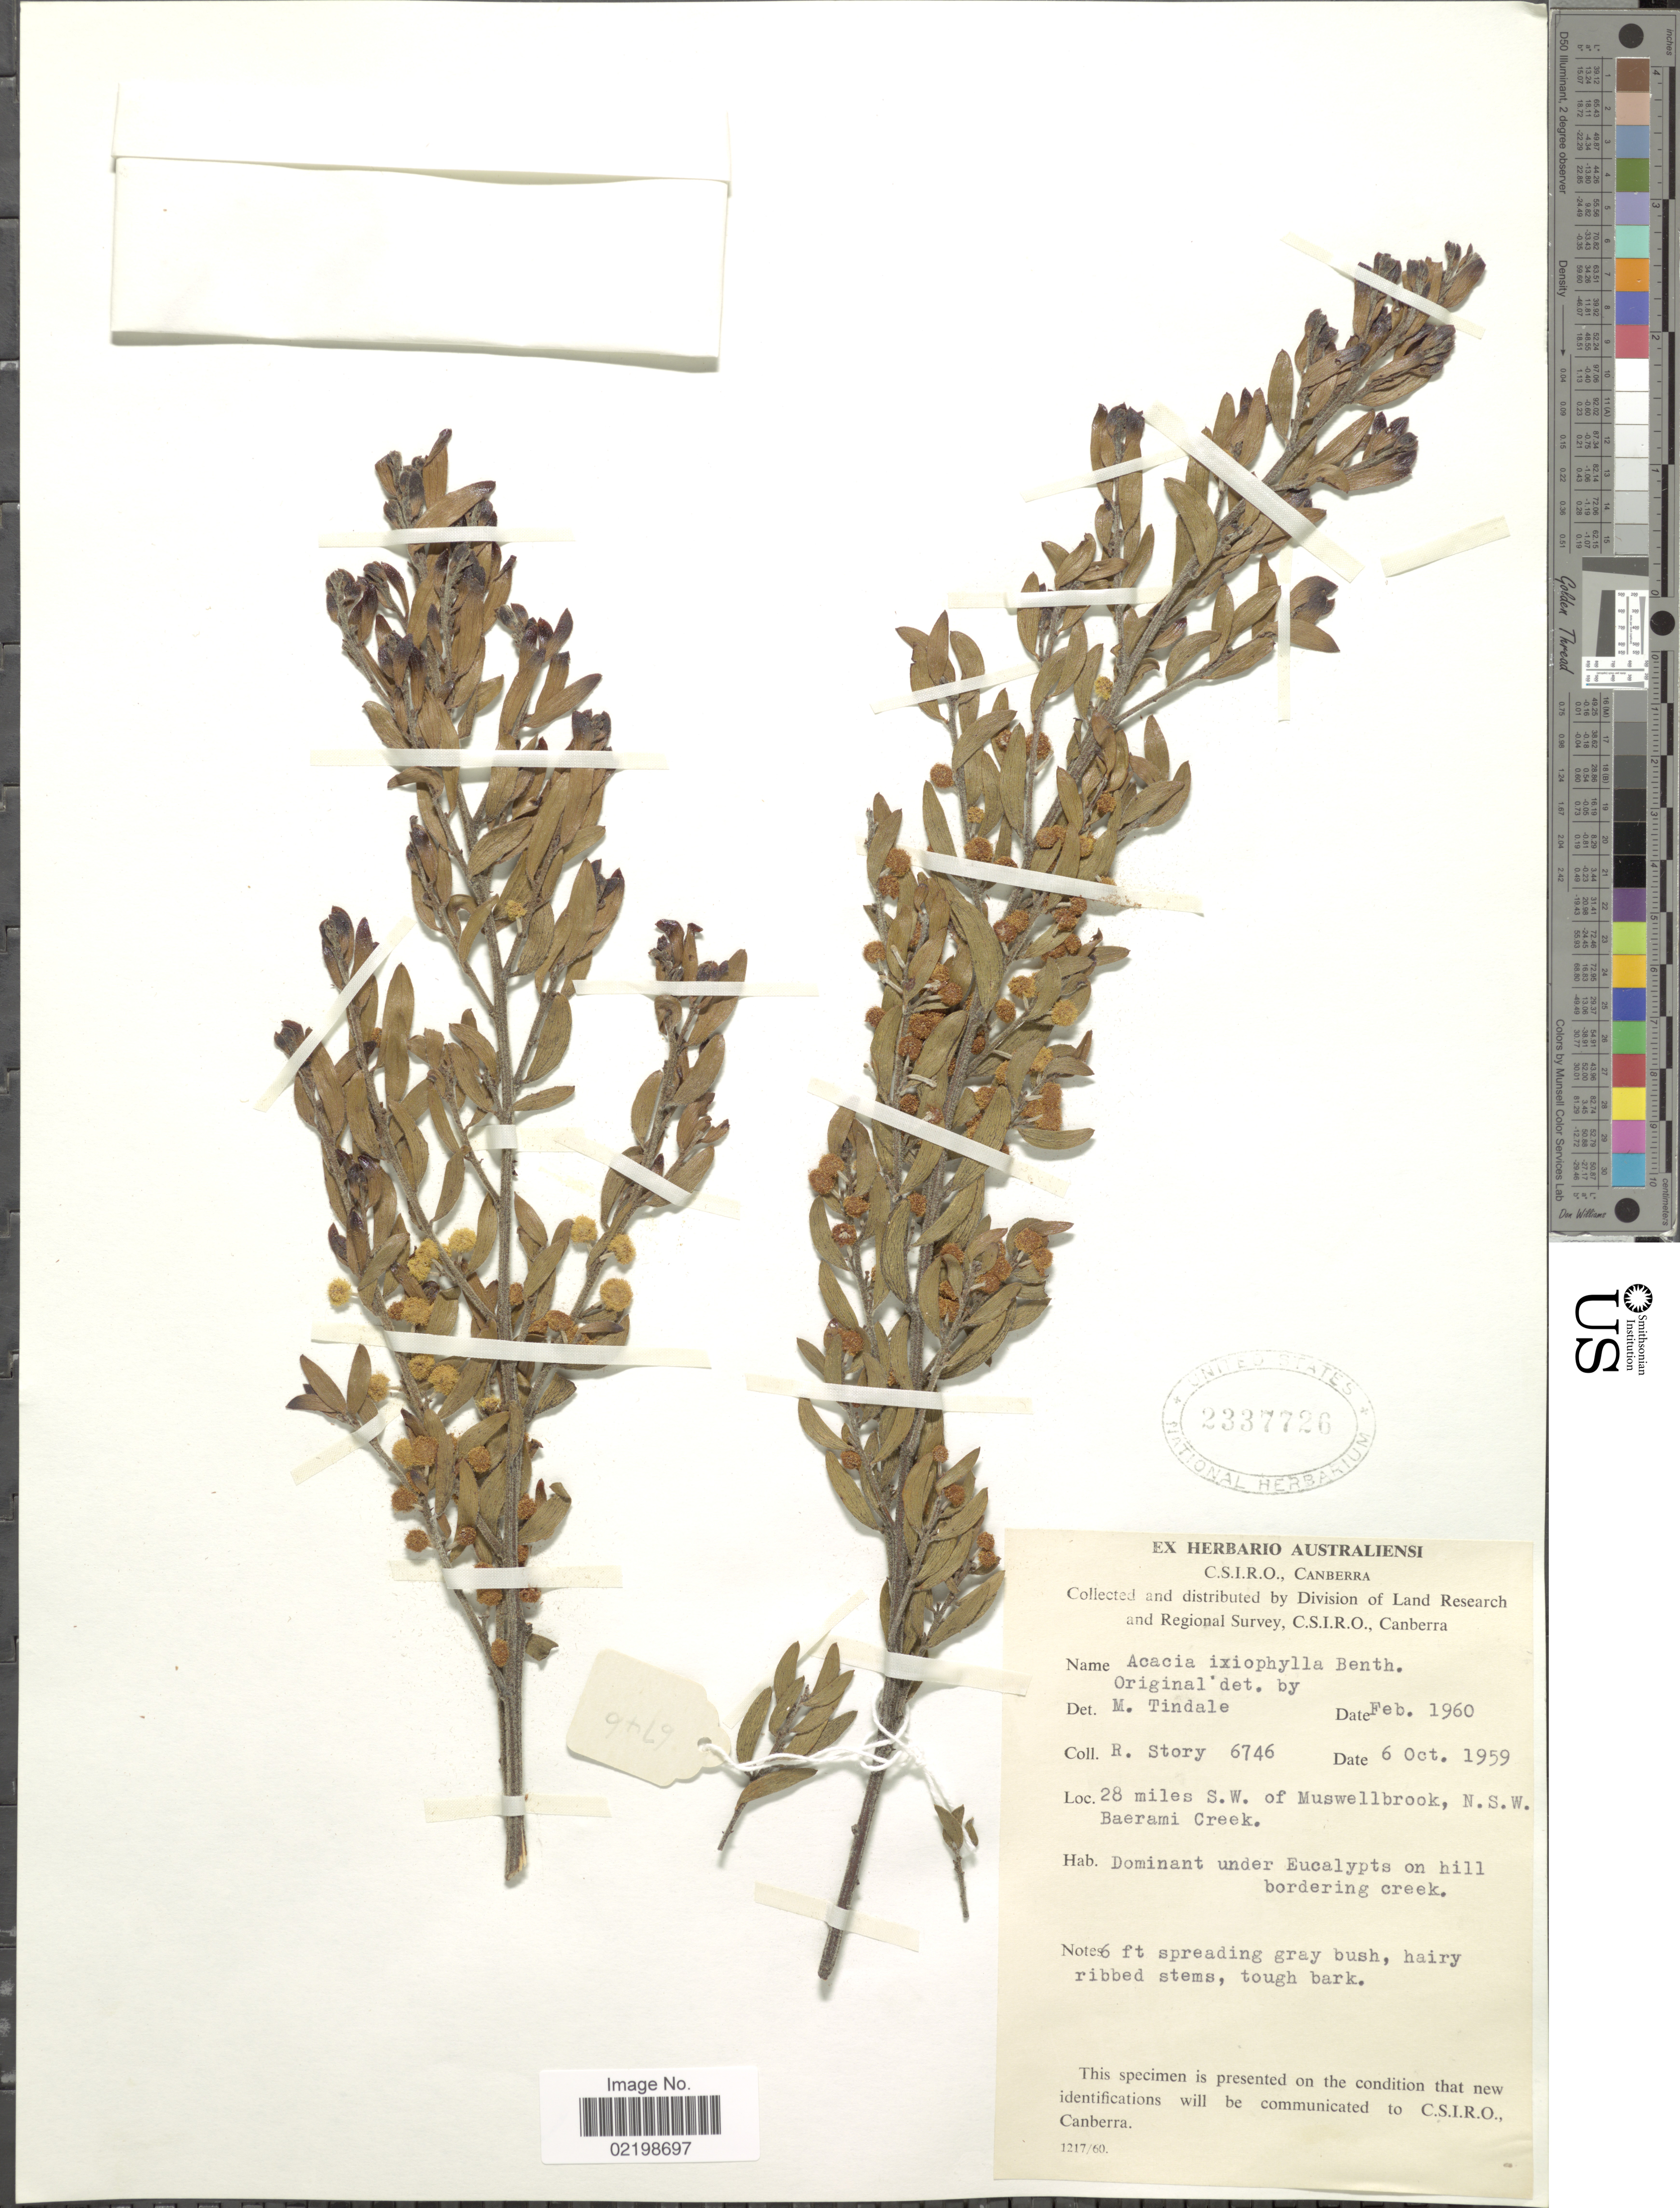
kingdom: Plantae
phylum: Tracheophyta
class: Magnoliopsida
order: Fabales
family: Fabaceae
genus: Acacia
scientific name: Acacia ixiophylla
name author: Benth.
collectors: R. Story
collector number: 6746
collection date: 1959-10-06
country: Australia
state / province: New South Wales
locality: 28 miles S.W. of Muswellbrook, N.S.W. Baerami Creek.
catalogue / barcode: US 2337726